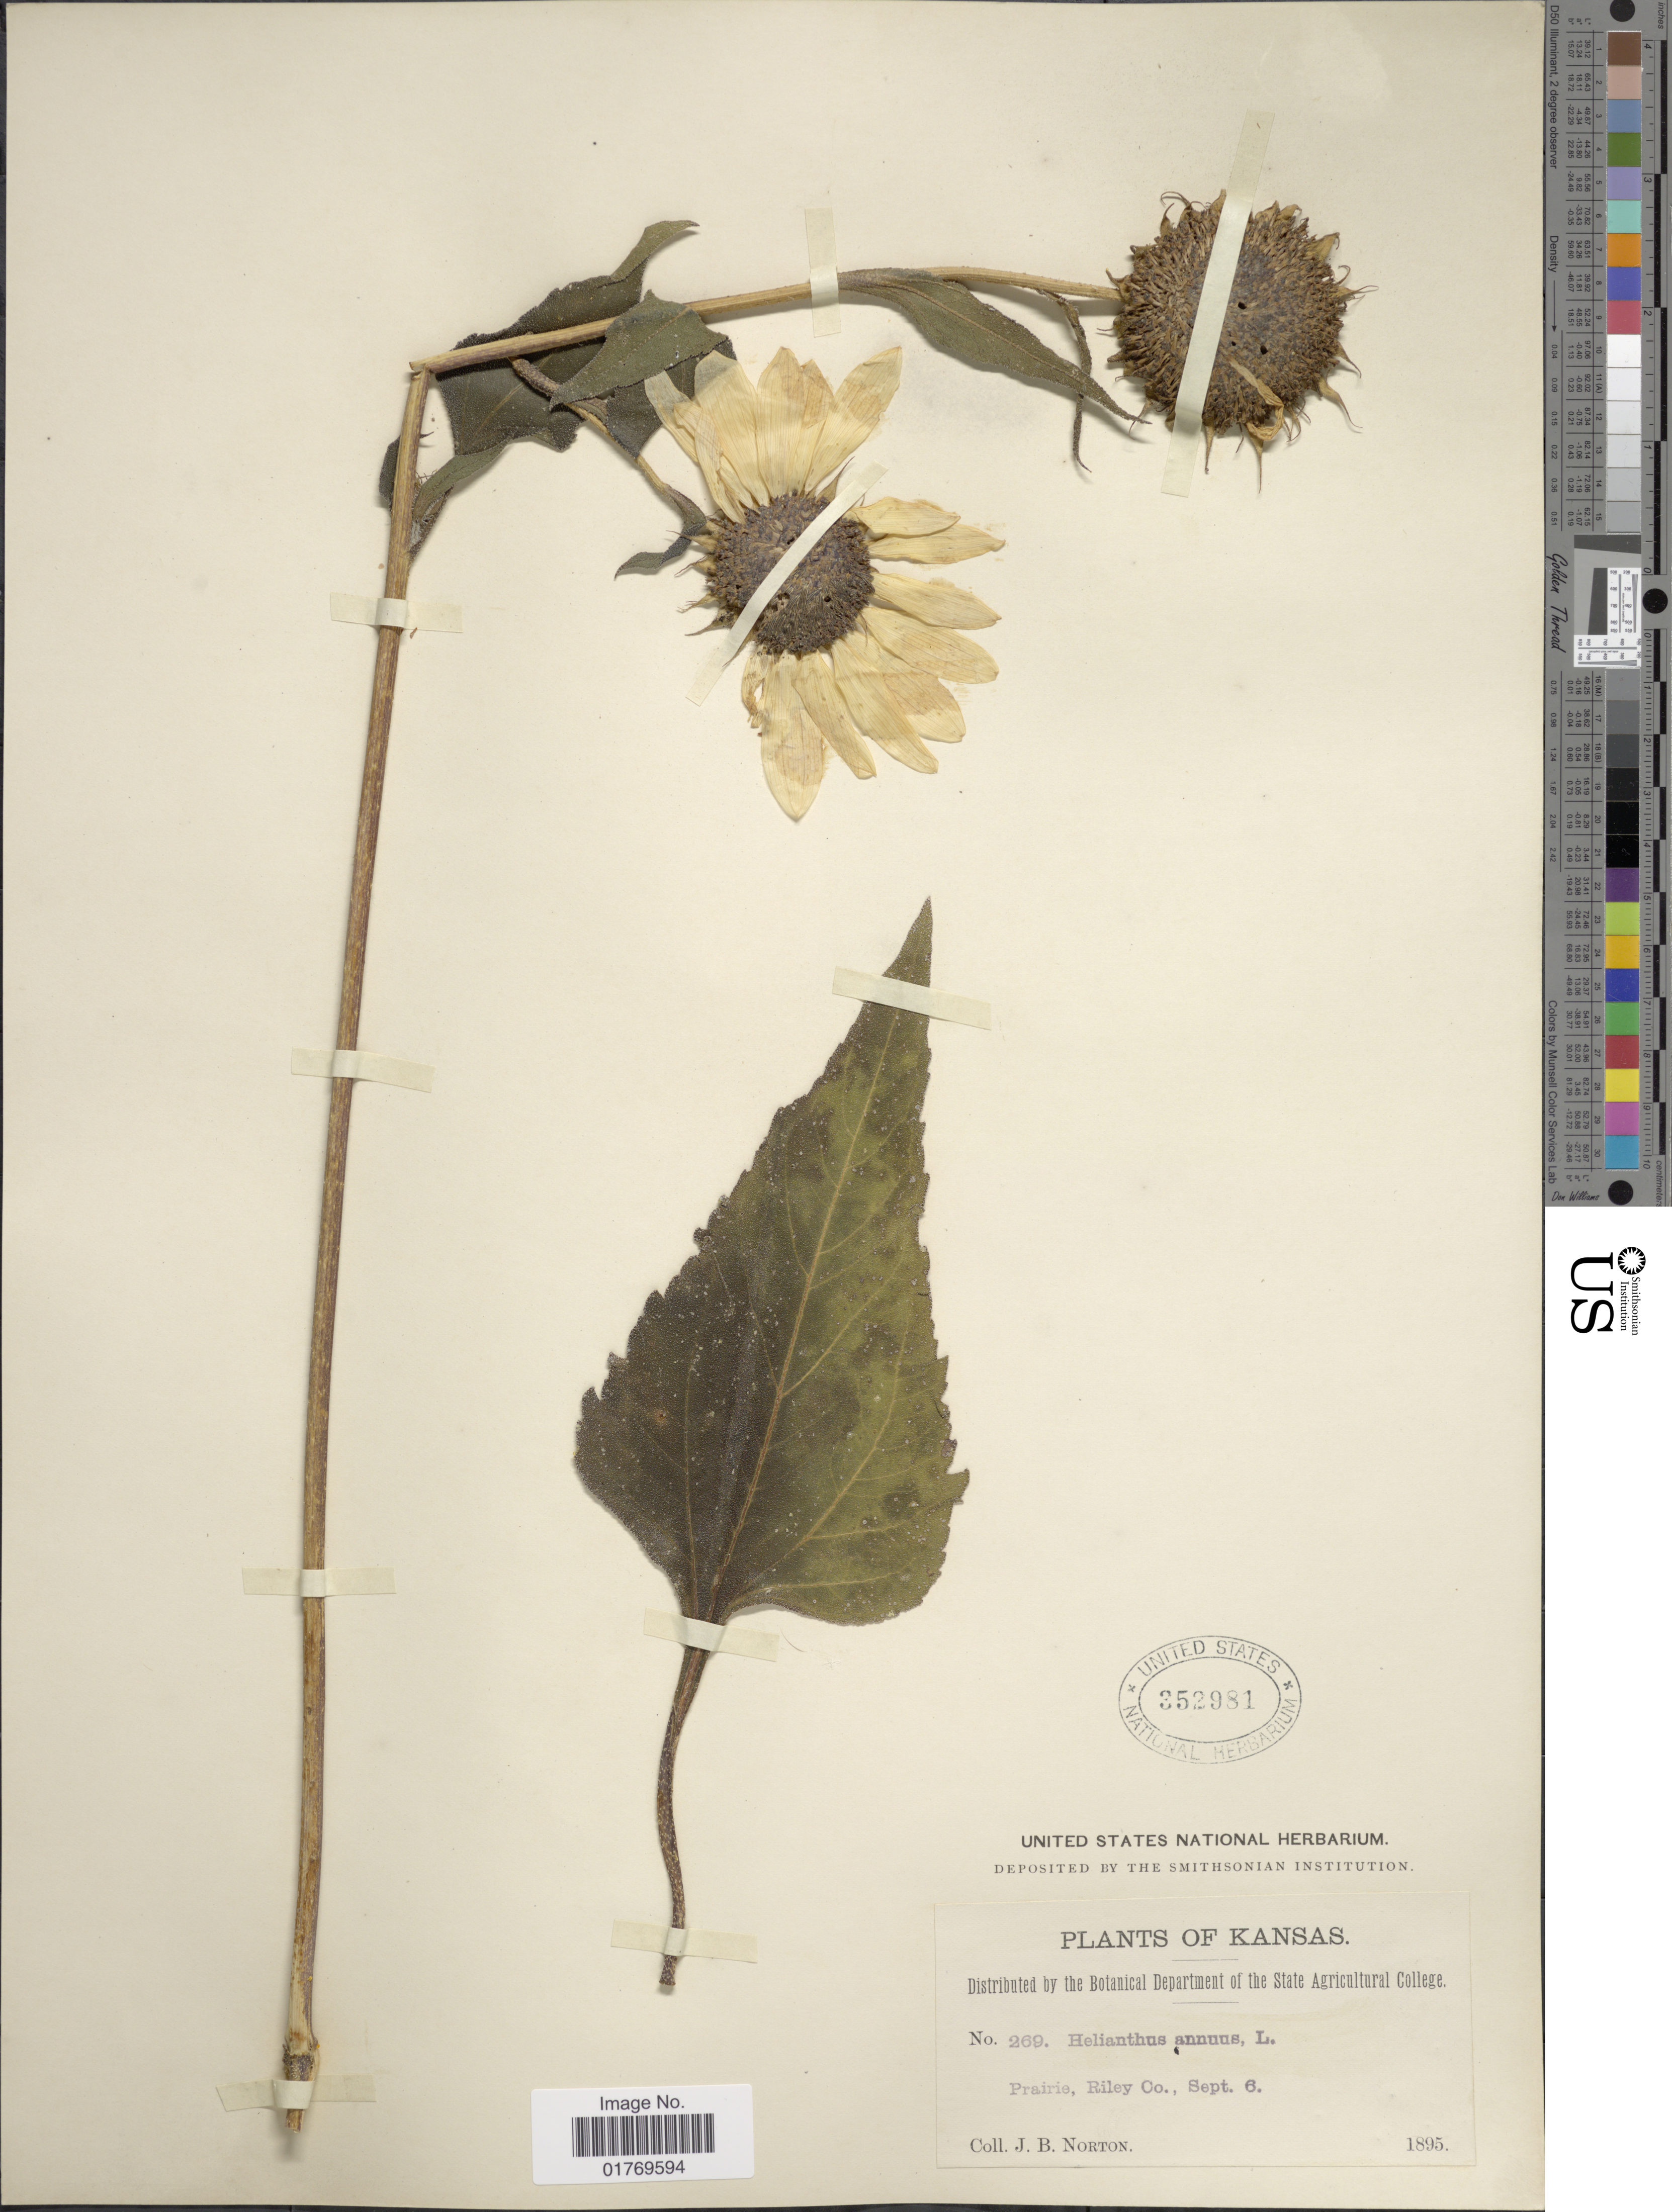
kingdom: Plantae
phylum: Tracheophyta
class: Magnoliopsida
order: Asterales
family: Asteraceae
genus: Helianthus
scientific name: Helianthus annuus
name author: L.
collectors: J. B. Norton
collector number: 269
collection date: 1895-09-06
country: United States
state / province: Kansas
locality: Prairie, Riley Co.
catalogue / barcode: US 352981